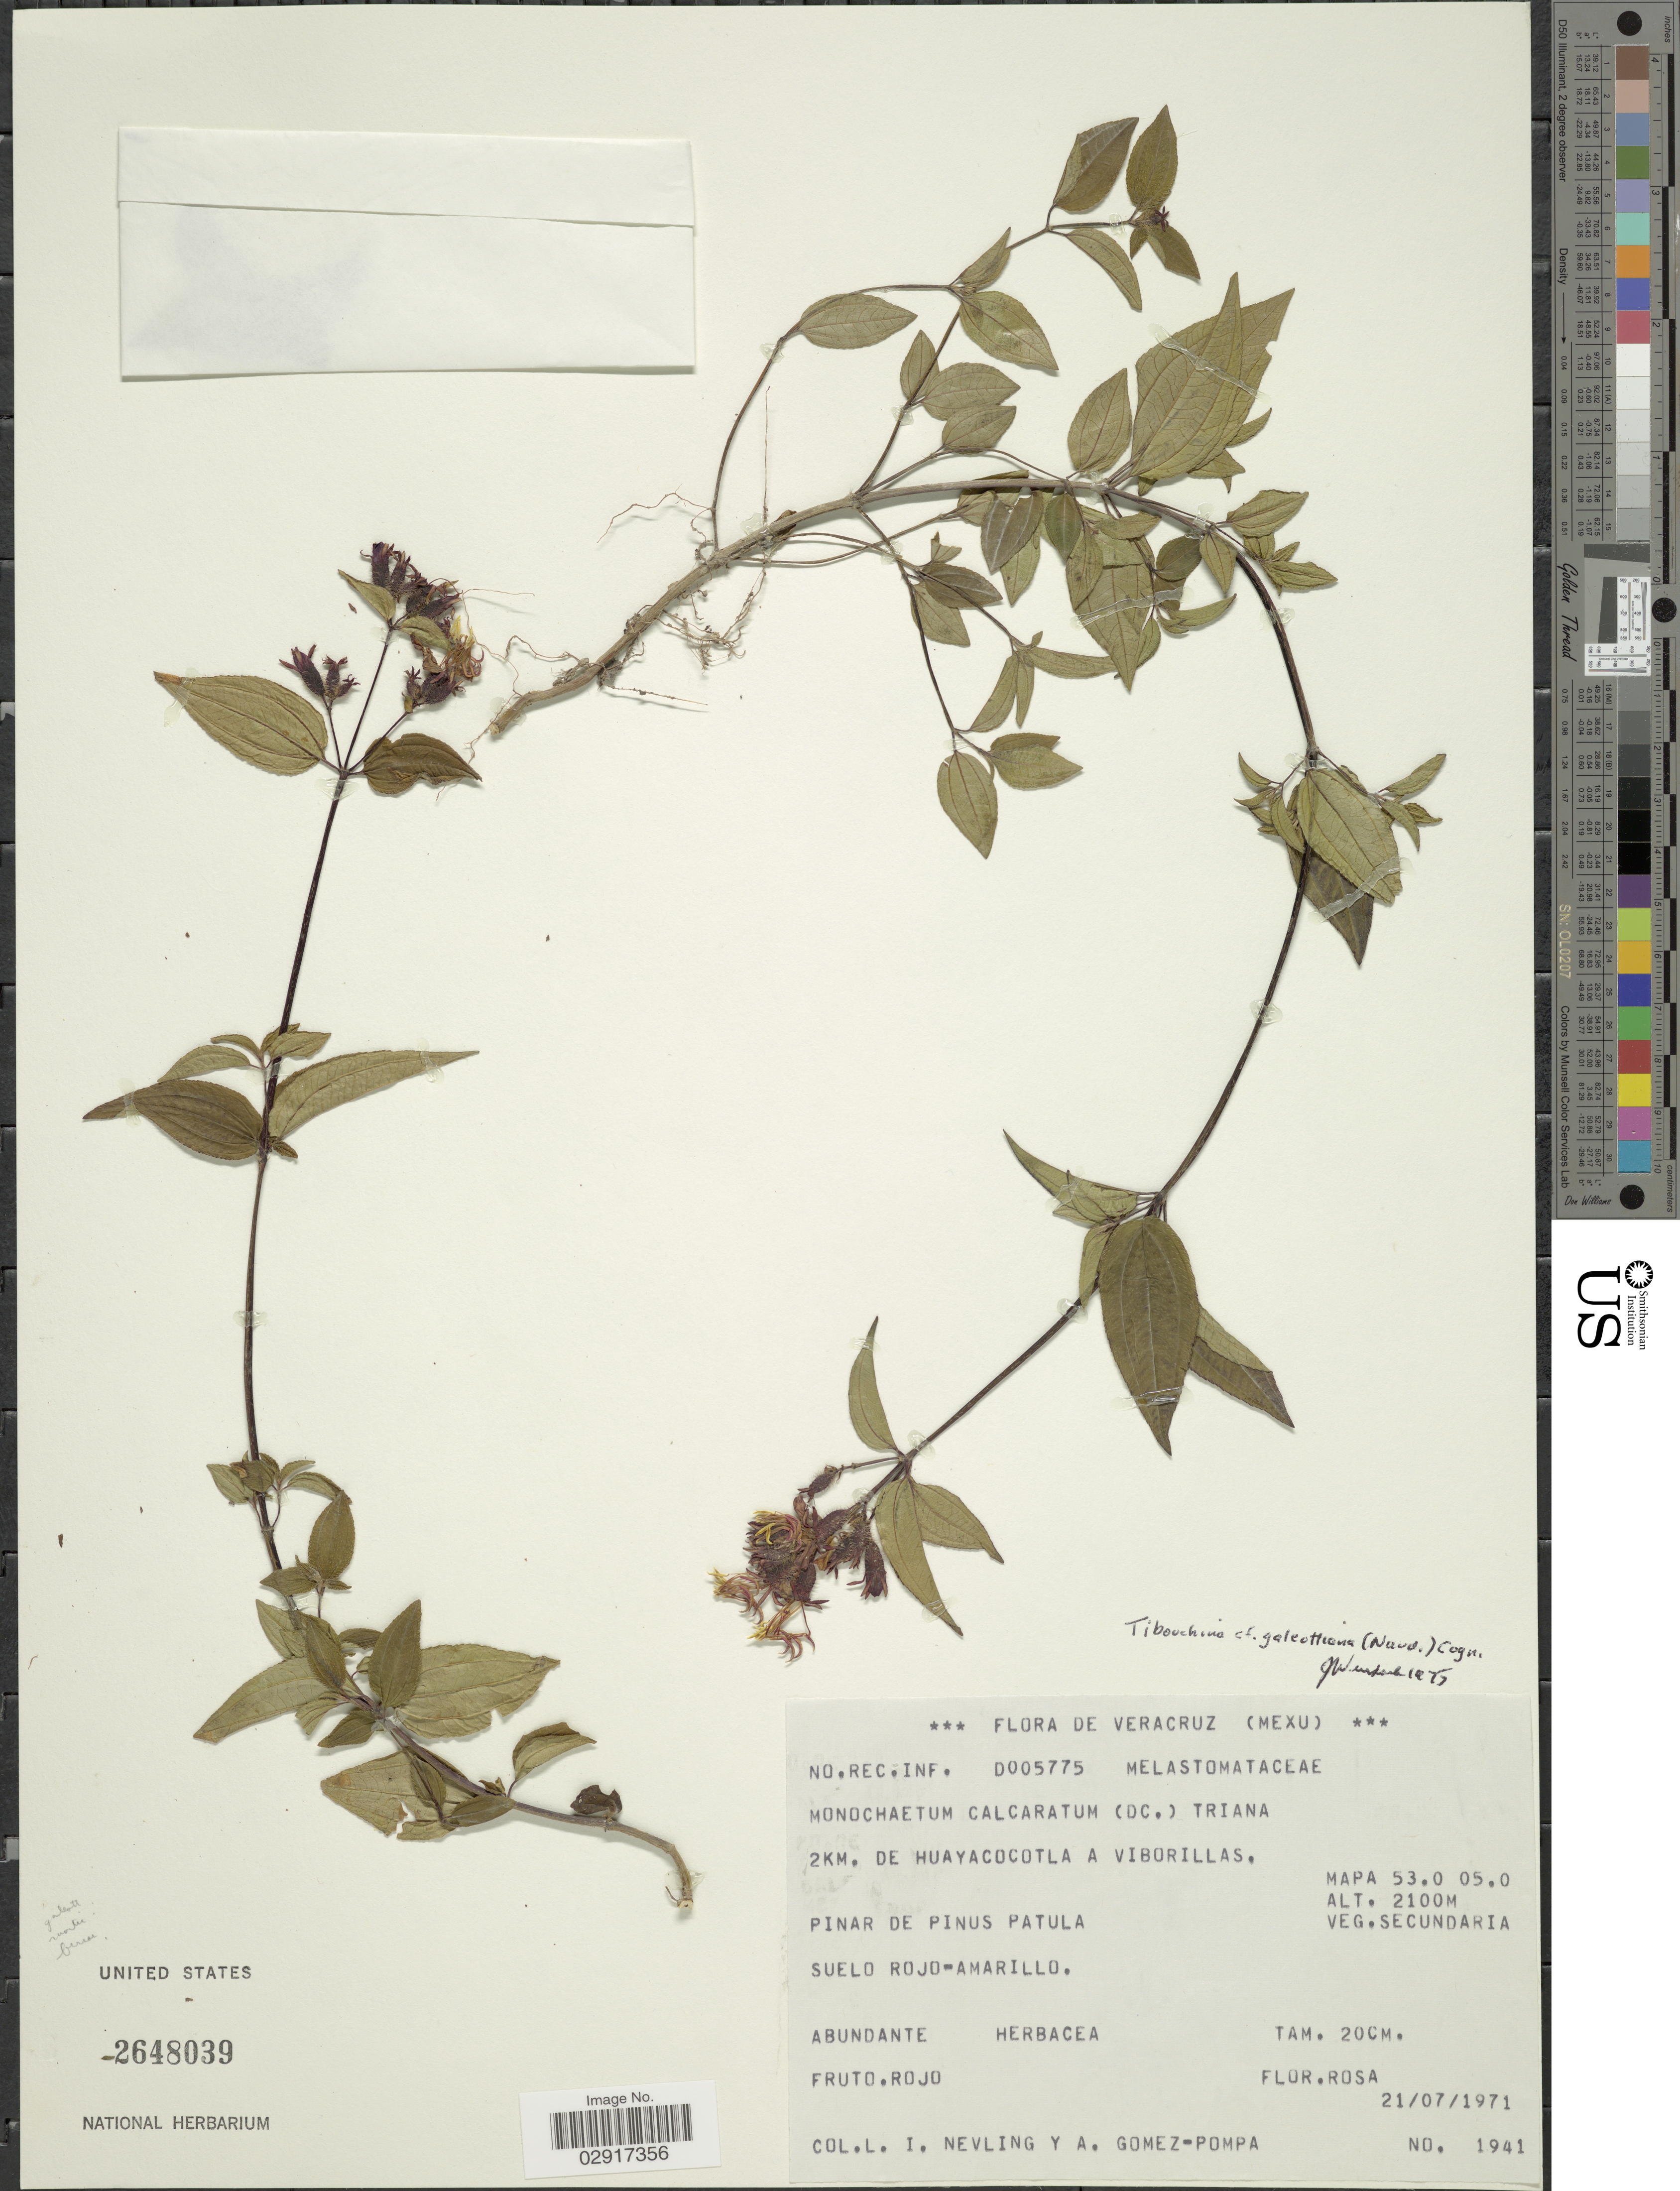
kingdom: Plantae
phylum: Tracheophyta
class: Magnoliopsida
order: Myrtales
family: Melastomataceae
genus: Chaetogastra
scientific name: Chaetogastra galeottiana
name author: (Naudin) P.J.F. Guim. & Michelang.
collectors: L. Nevling & A. Gómez Pompa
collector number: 1941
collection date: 1971-07-21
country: Mexico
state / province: Veracruz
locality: Veracruz. 2KM de Huayacocotla a Viborillas. Mapa 53.0 05.0. Pinar de Pinus Patula.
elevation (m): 2100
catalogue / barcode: US 2648039